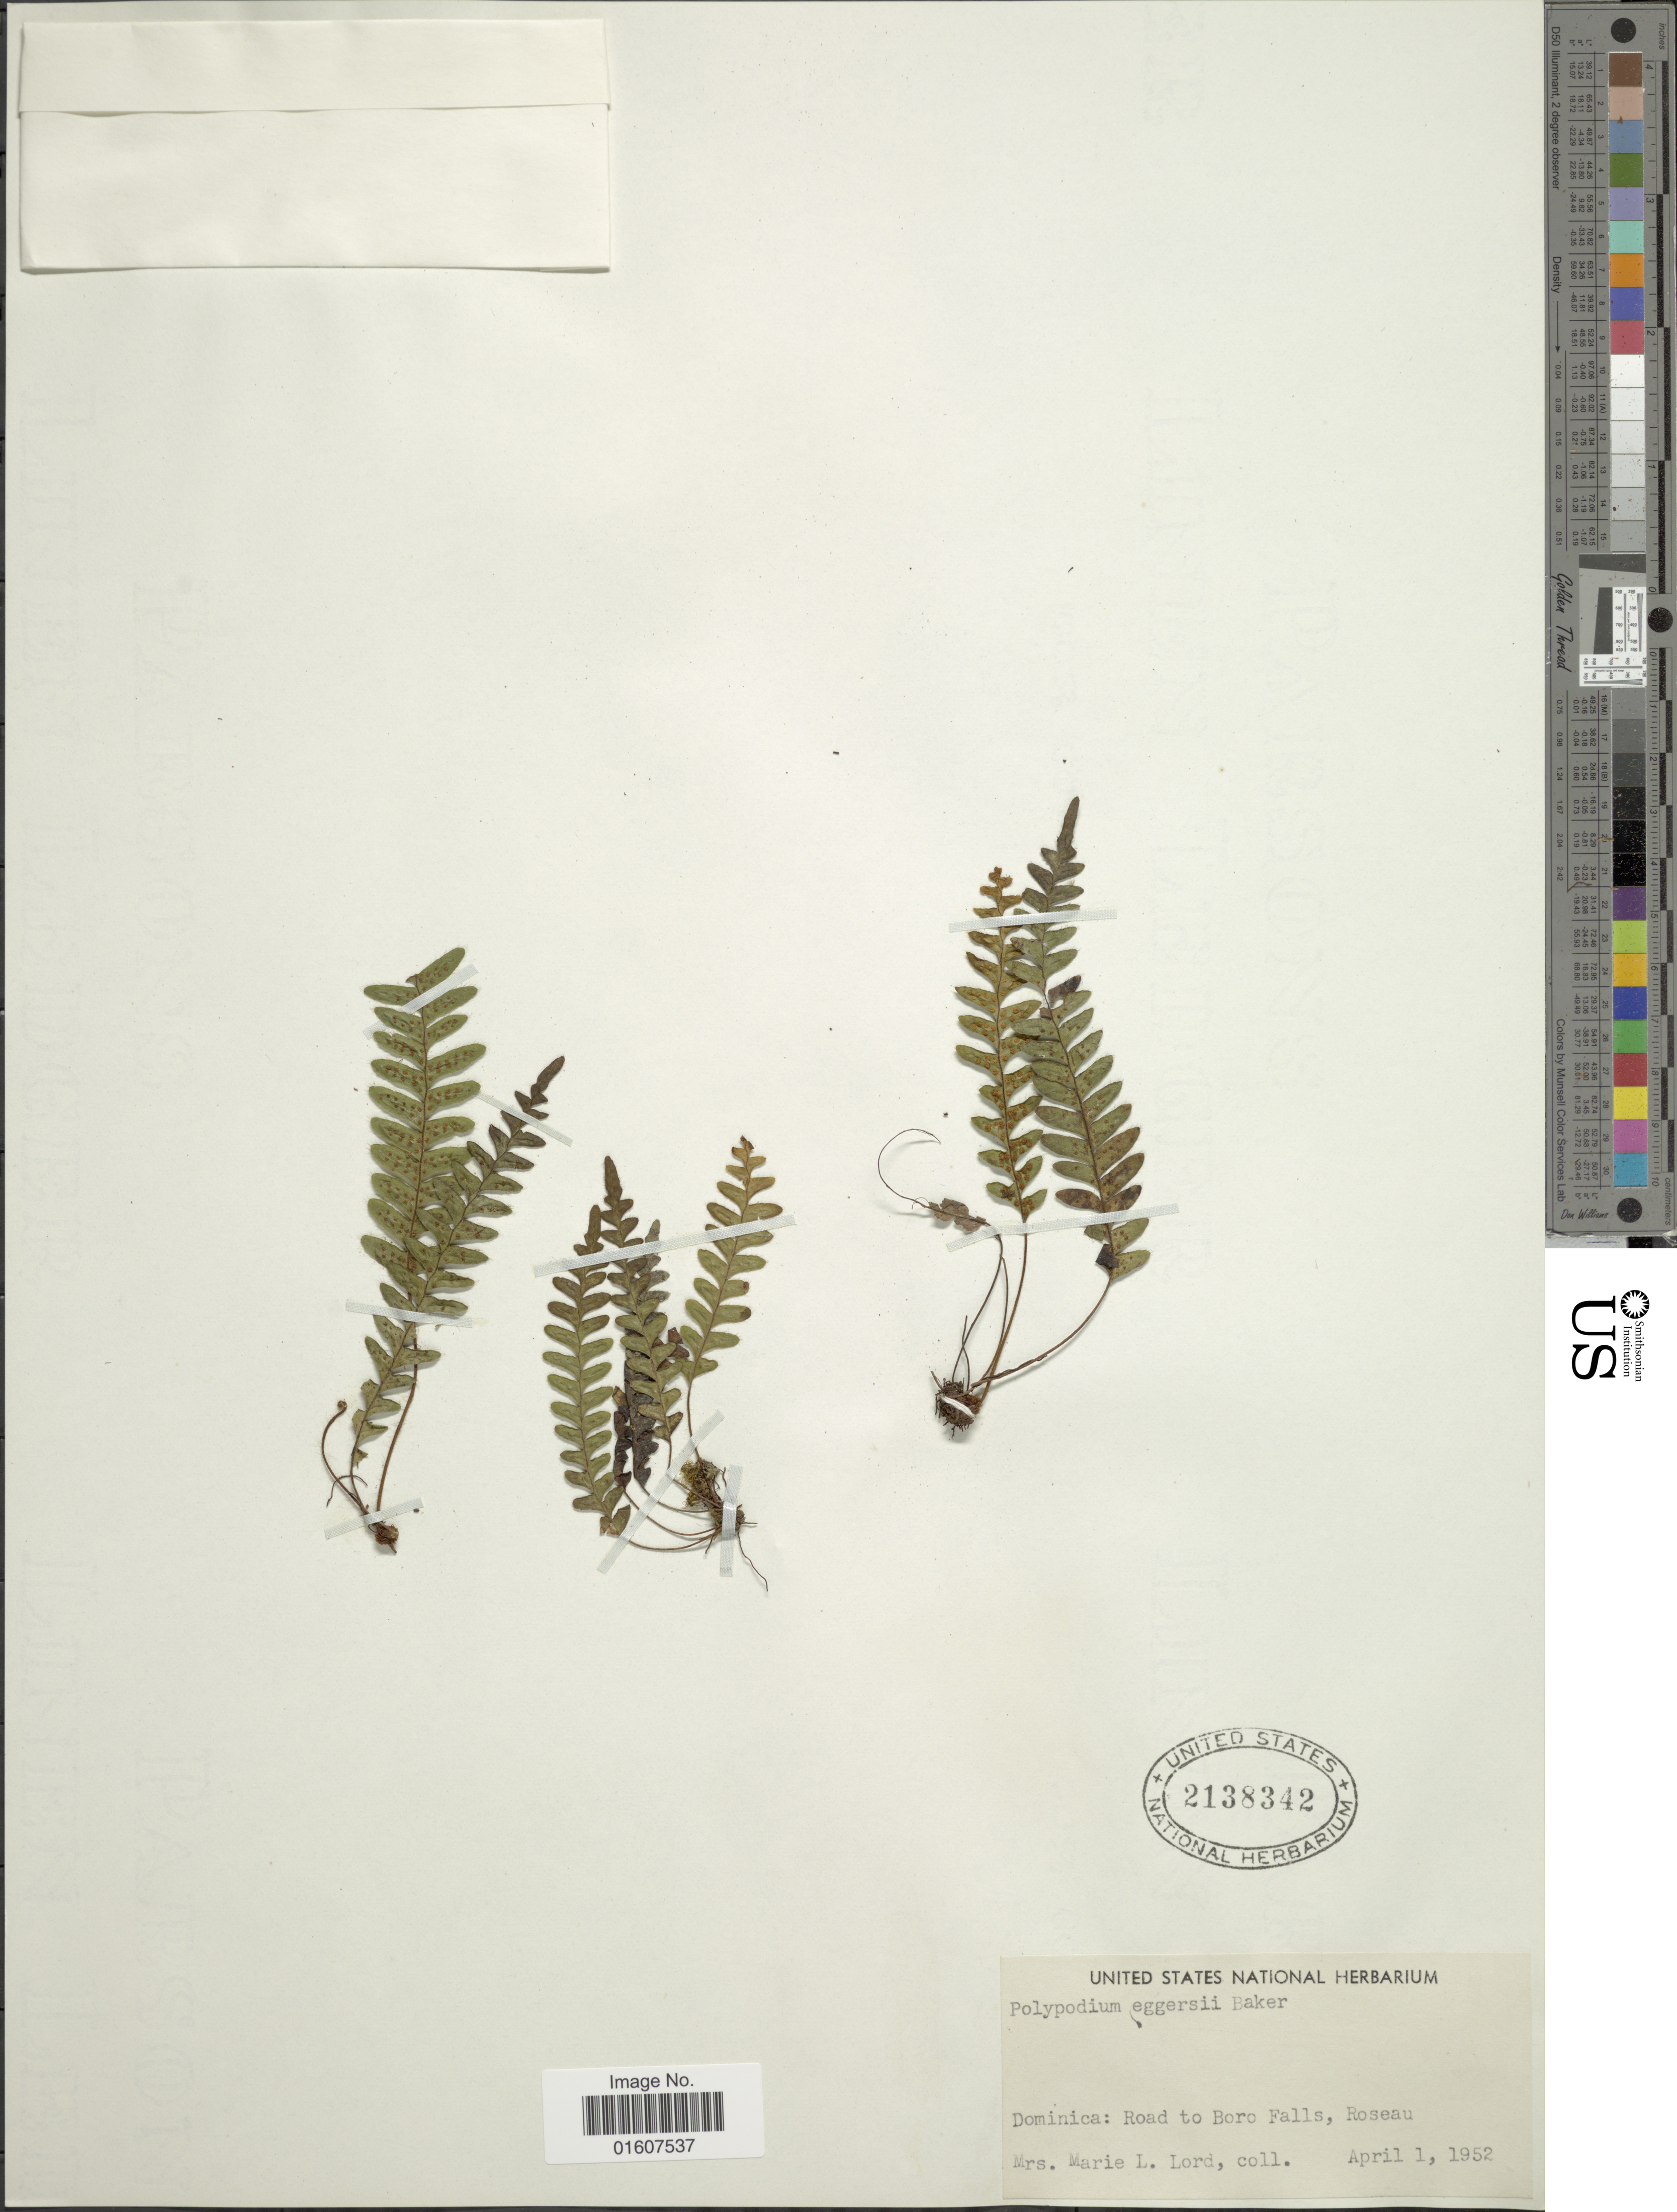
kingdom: Plantae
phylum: Tracheophyta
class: Polypodiopsida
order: Polypodiales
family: Polypodiaceae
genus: Terpsichore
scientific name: Terpsichore eggersii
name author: (Baker ex Hook.) A.R. Sm.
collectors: M. Lord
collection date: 1952-04-01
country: Dominica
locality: Road to Boro Falls, Roseau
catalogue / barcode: US 2138342